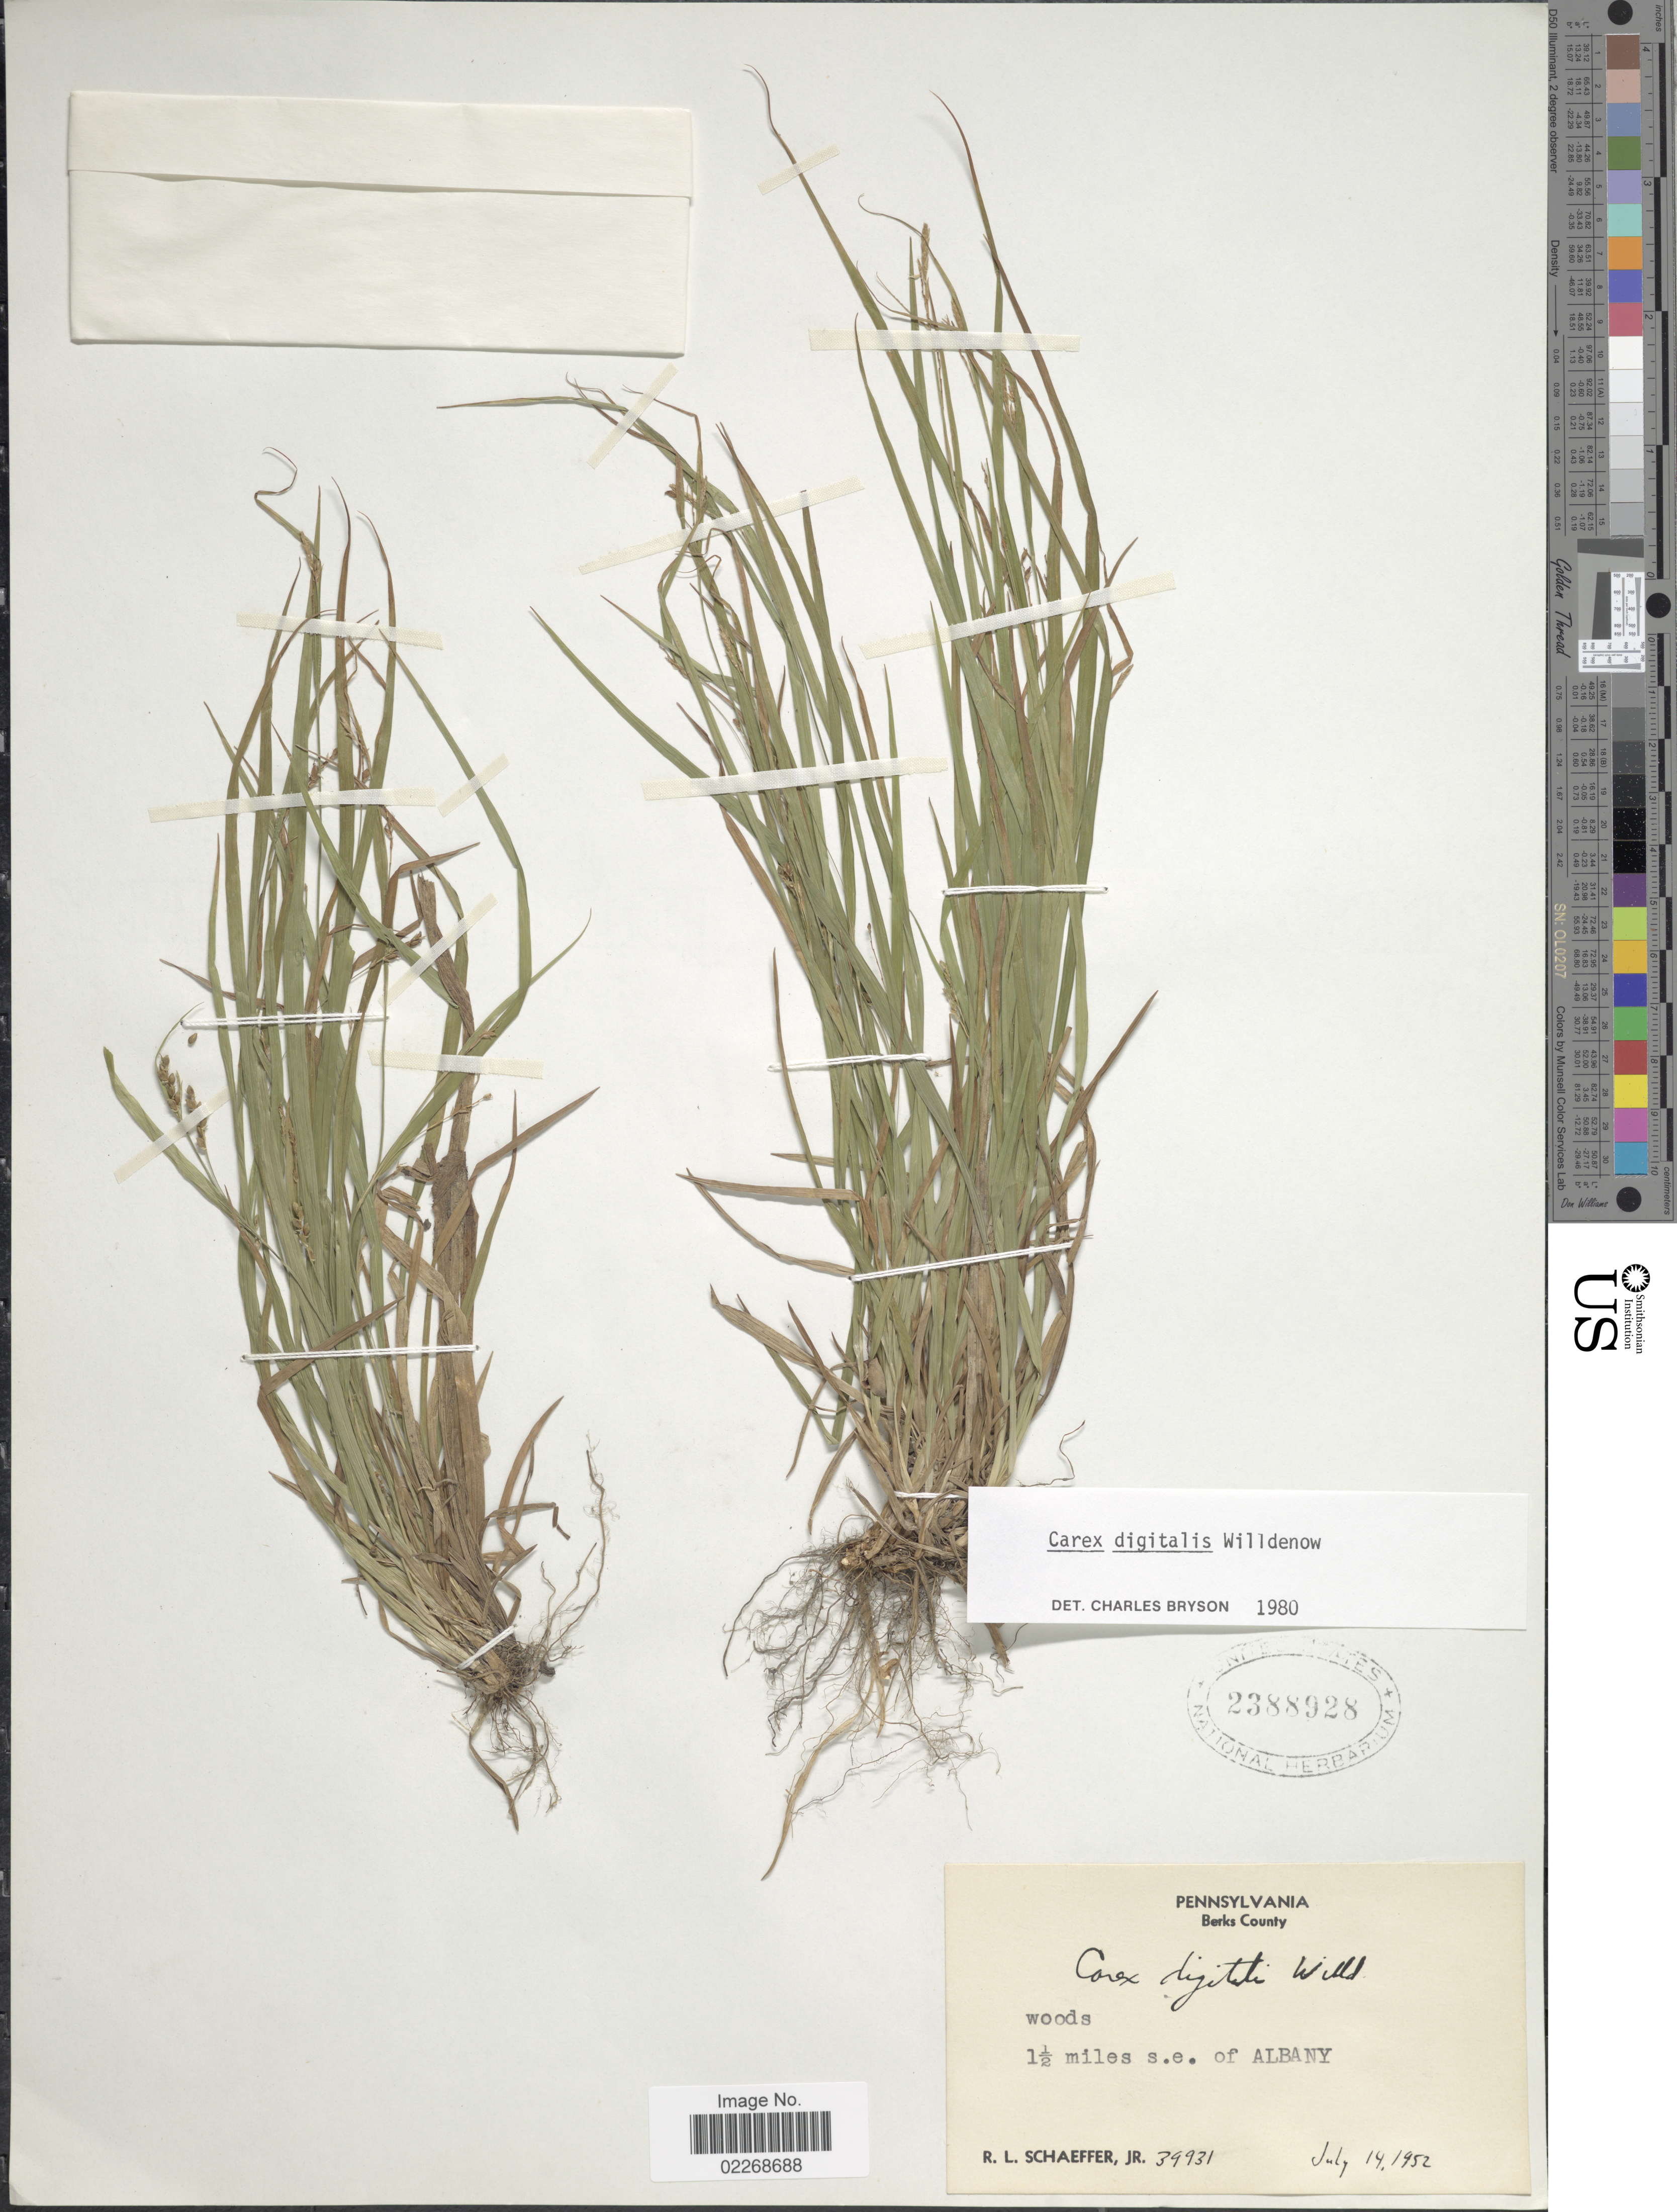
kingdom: Plantae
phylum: Tracheophyta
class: Liliopsida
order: Poales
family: Cyperaceae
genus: Carex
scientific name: Carex digitalis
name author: Willd.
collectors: R. L. Schaeffer Jr.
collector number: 39931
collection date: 1952-07-14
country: United States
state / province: Pennsylvania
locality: Berks County. Woods, 1½ miles s.e. of Albany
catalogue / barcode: US 2388928